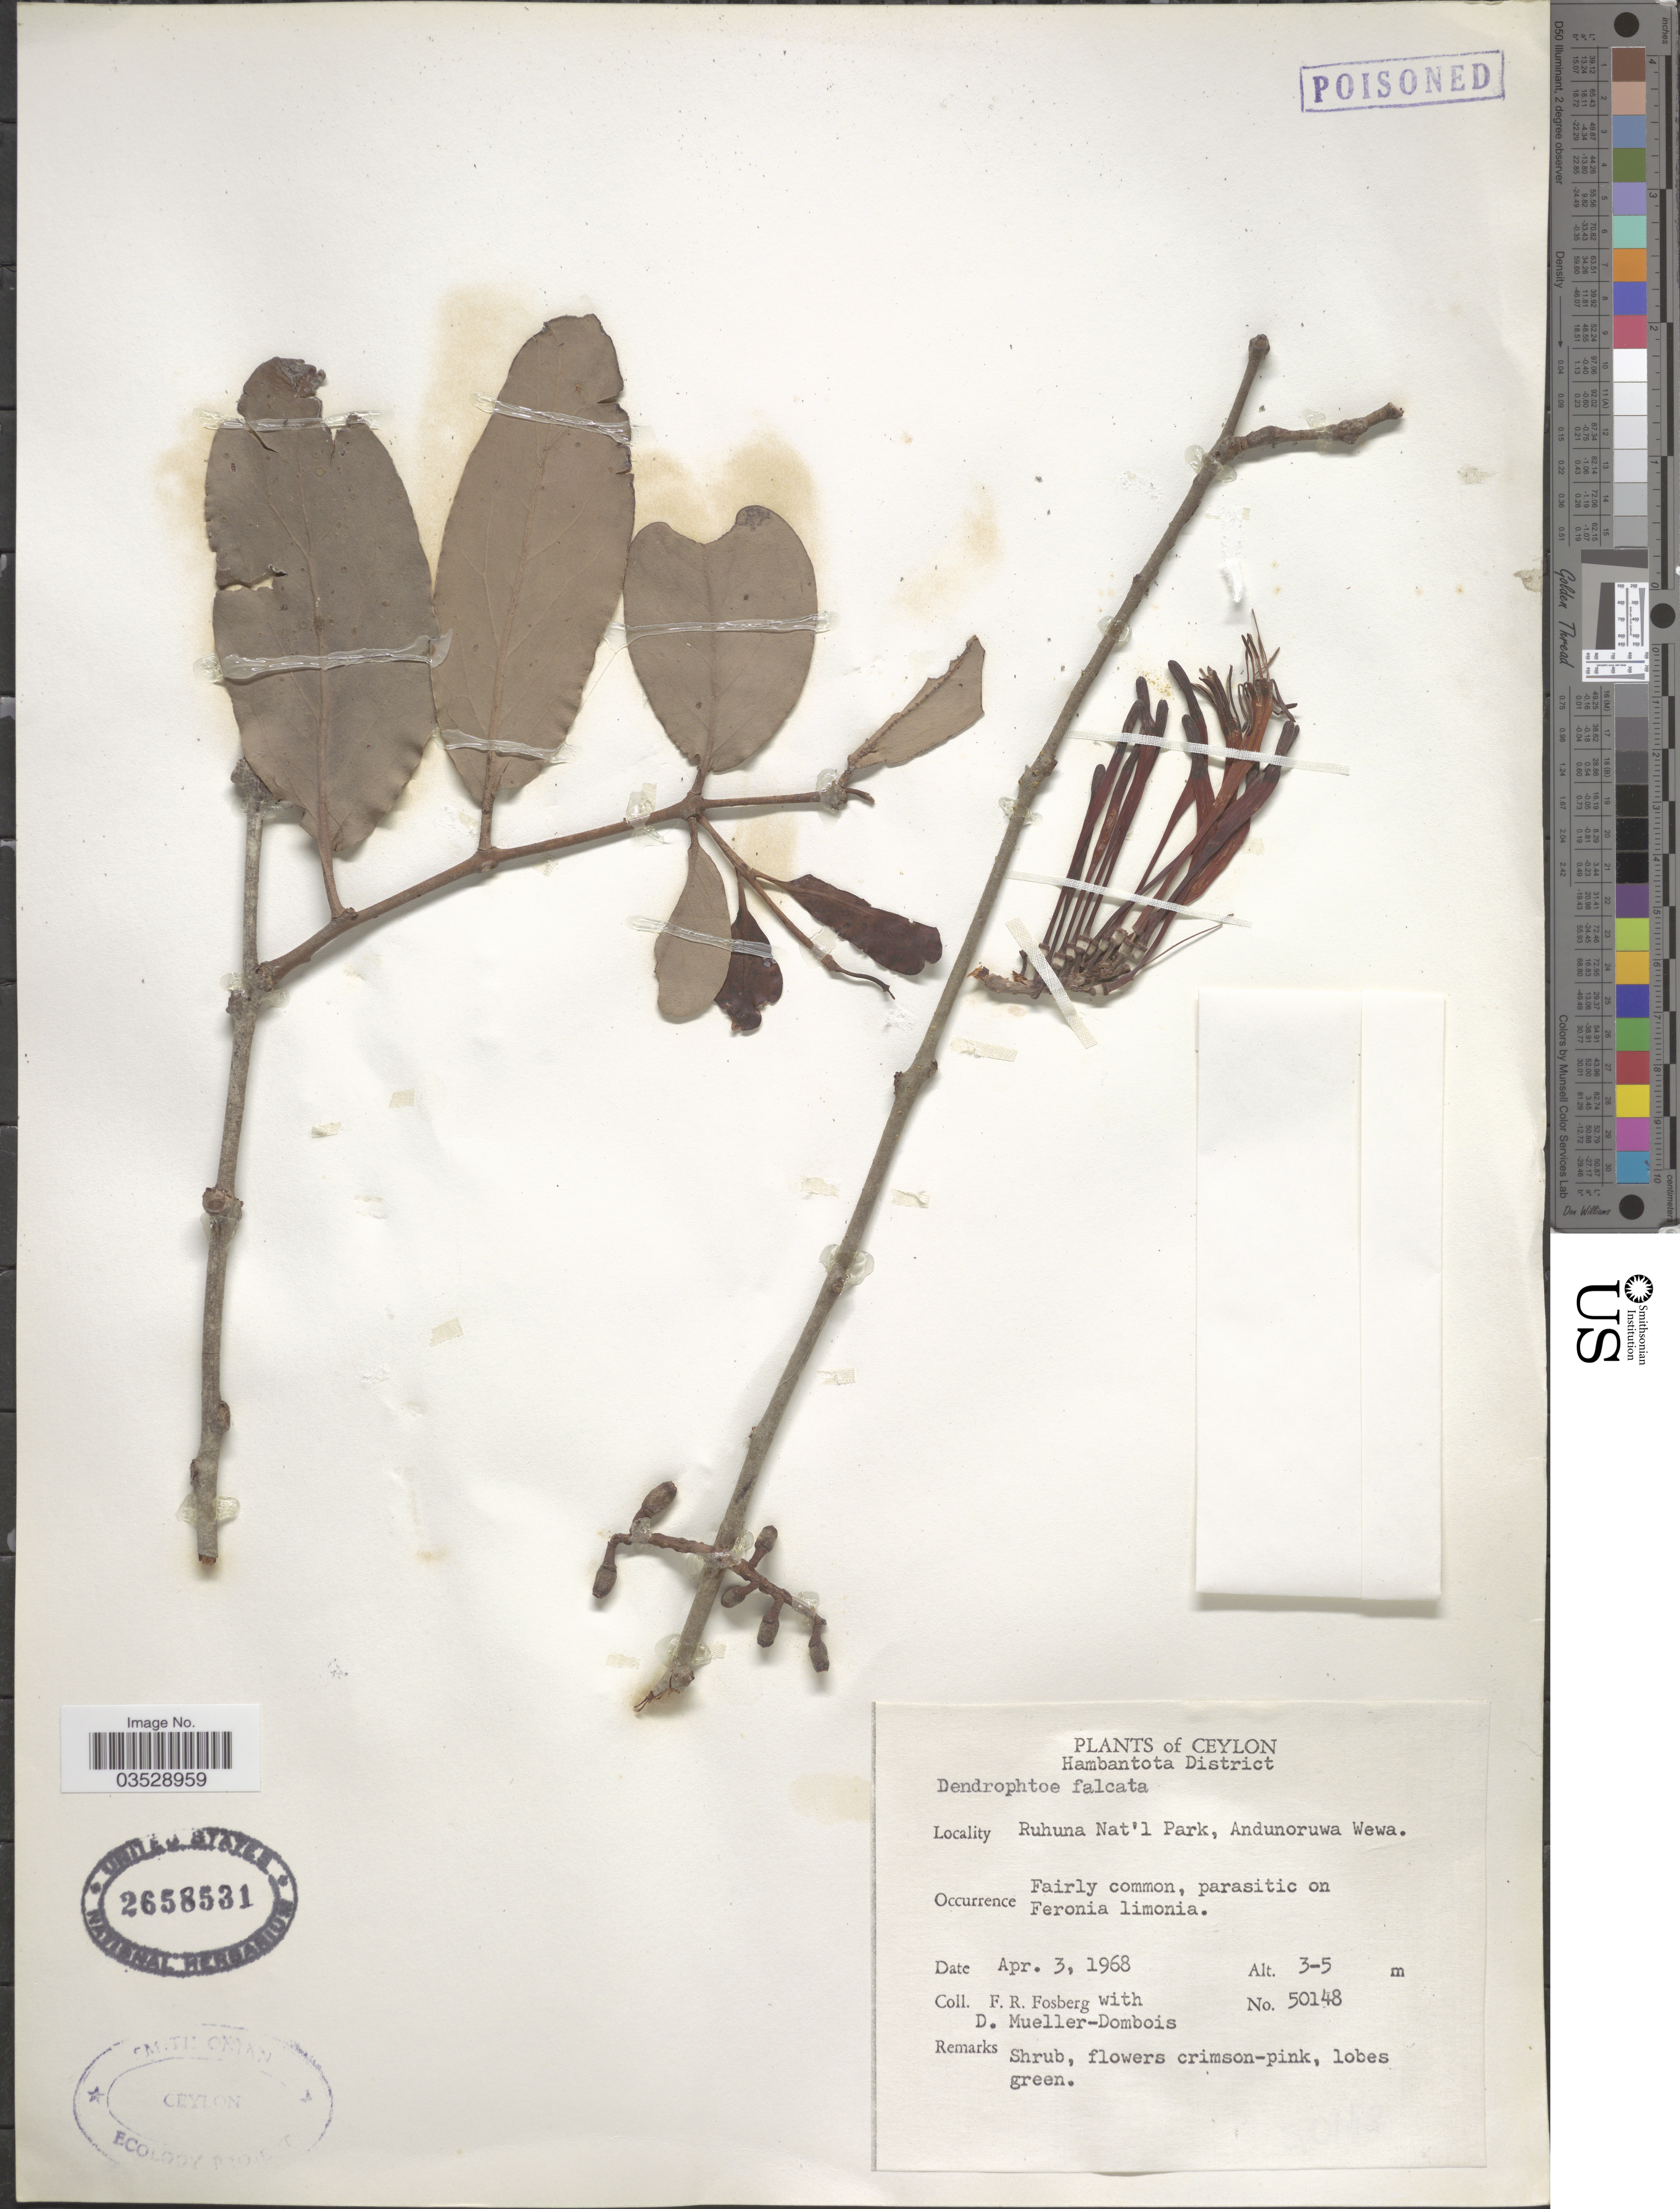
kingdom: Plantae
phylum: Tracheophyta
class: Magnoliopsida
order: Santalales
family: Loranthaceae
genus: Dendrophthoe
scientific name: Dendrophthoe falcata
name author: (L. f.) Ettingsh.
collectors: F. R. Fosberg & D. Mueller-Dombois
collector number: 50148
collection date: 1968-04-03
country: Sri Lanka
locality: Ceylon. Hambantota District. Ruhuna Nat'l Park, Andunoruwa Wewa.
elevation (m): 3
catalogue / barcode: US 2658531